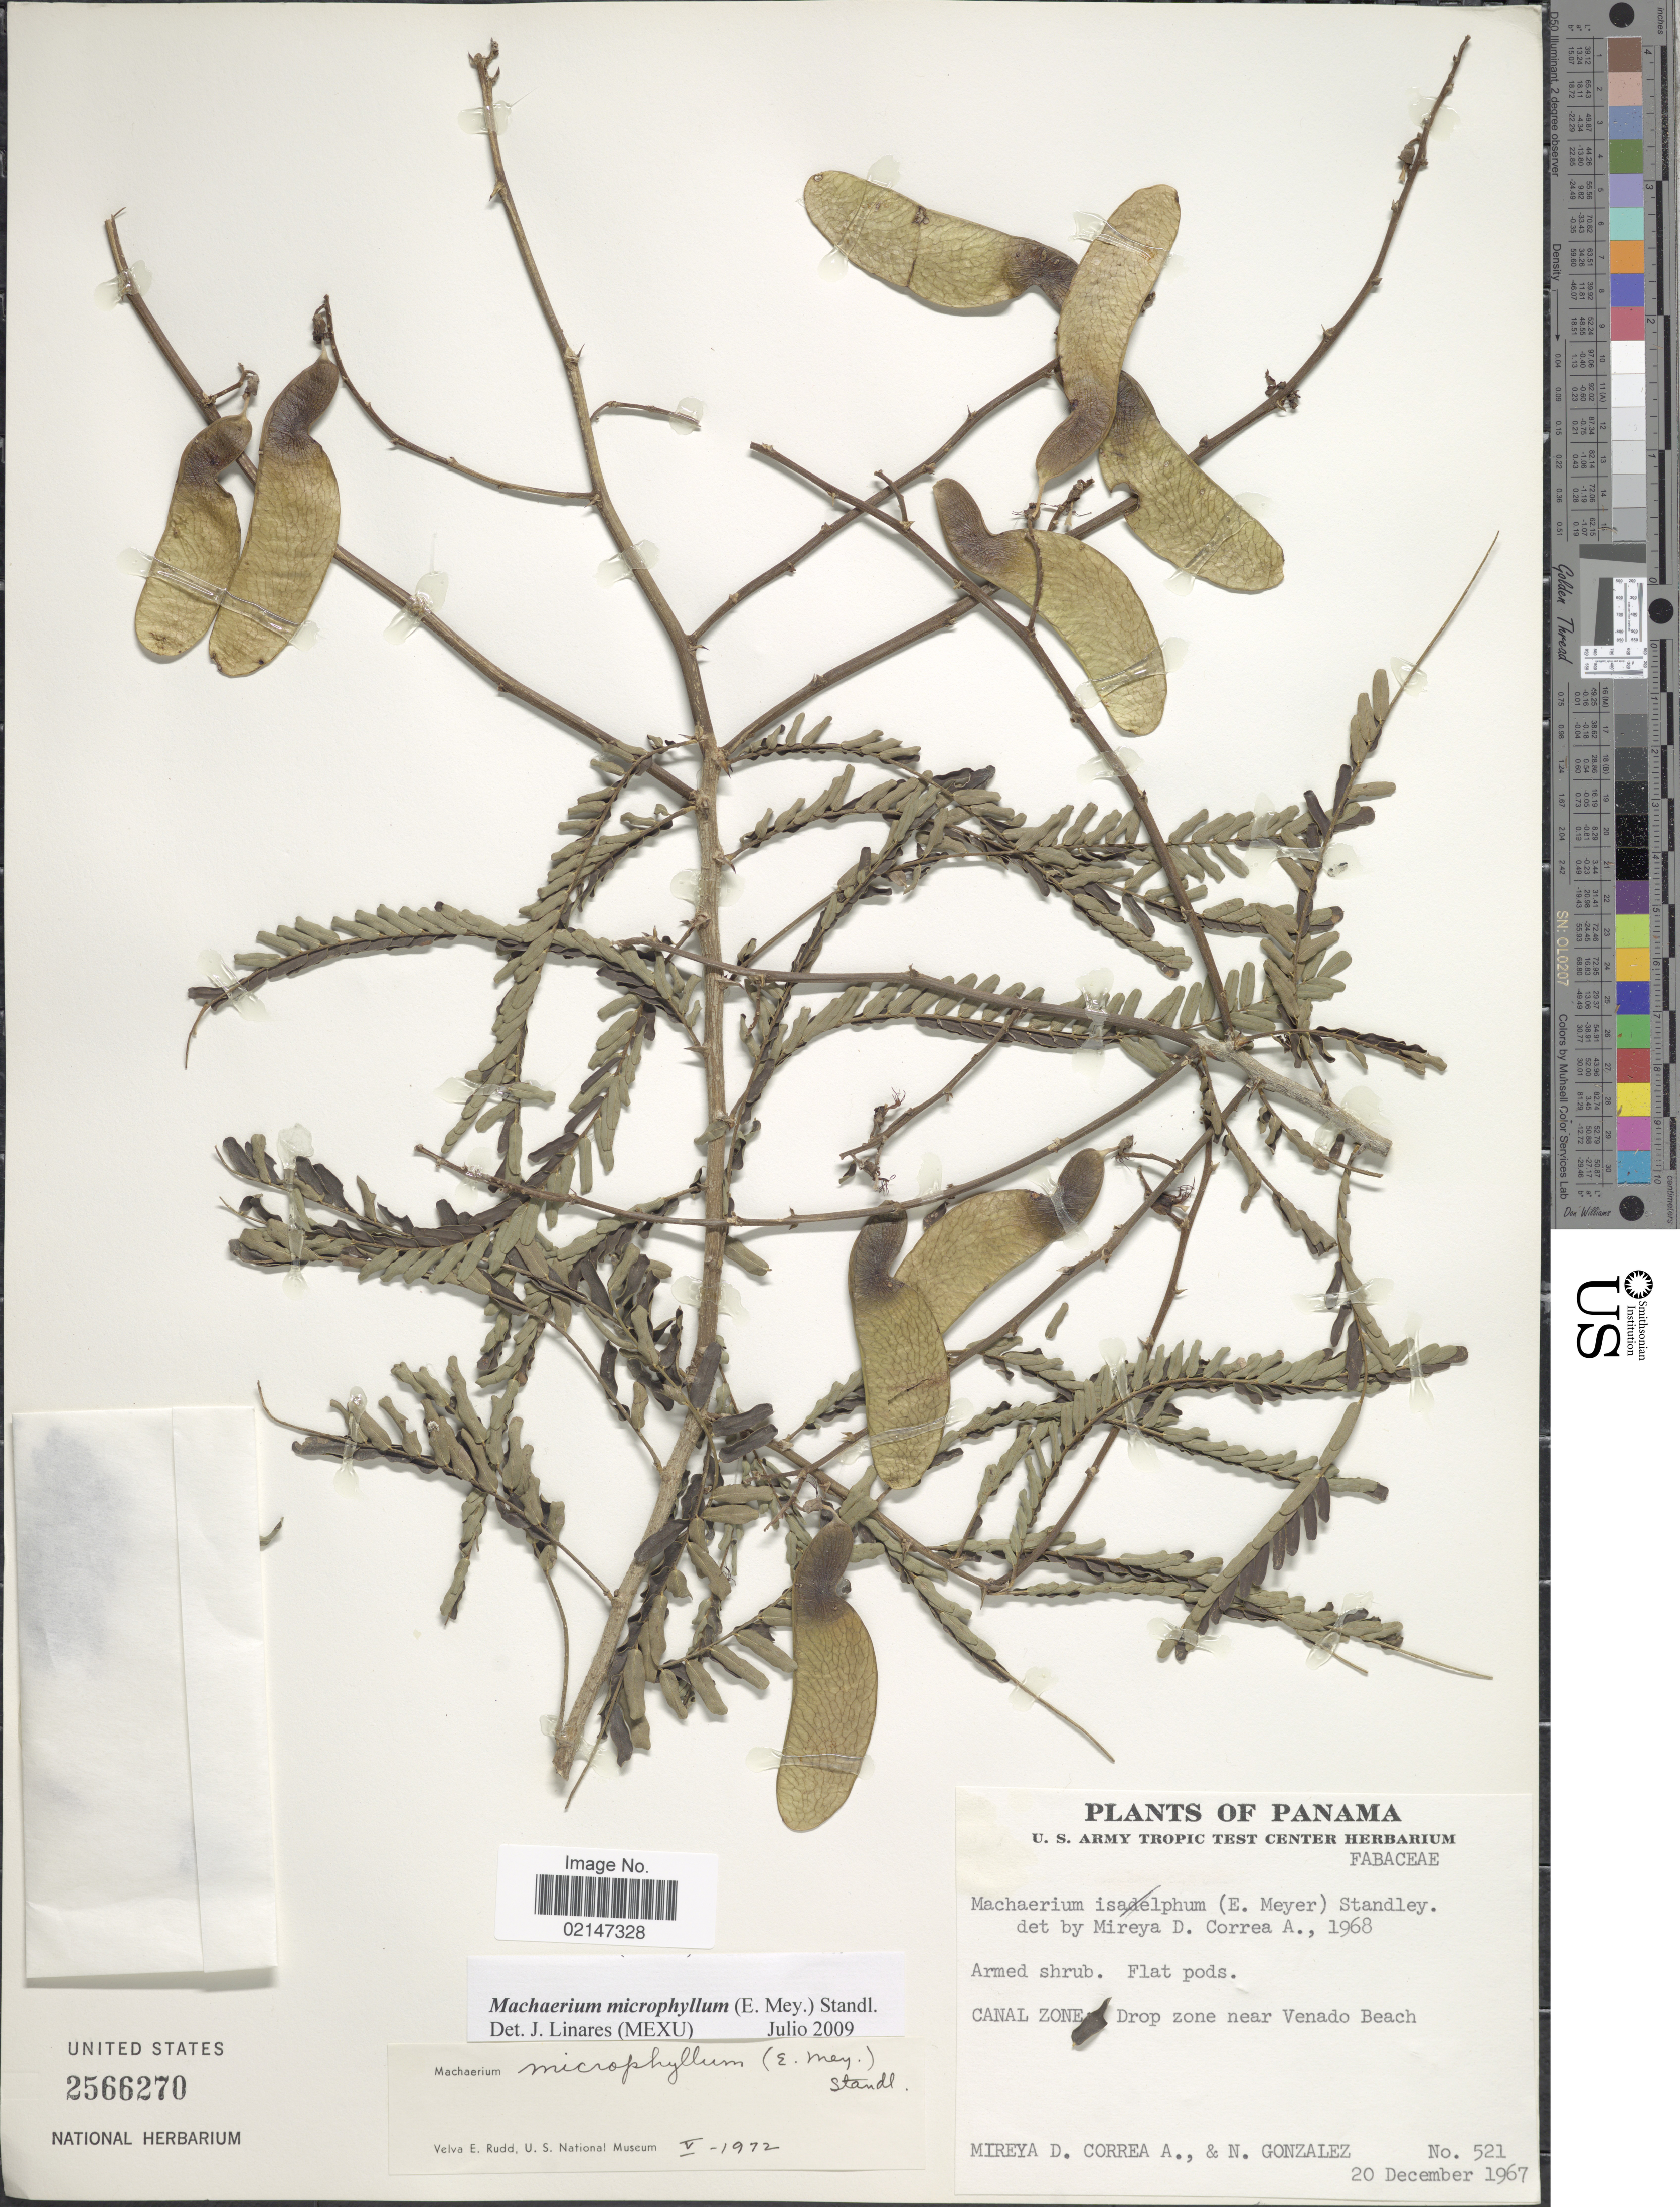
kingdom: Plantae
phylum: Tracheophyta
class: Magnoliopsida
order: Fabales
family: Fabaceae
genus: Machaerium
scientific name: Machaerium microphyllum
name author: Standl.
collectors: M. D. Corrêa-A. & N. Gonzalez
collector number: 521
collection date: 1967-12-20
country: Panama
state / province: Colón / Panamá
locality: Canal Zone. Drop zone near Venado Beach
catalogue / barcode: US 2566270